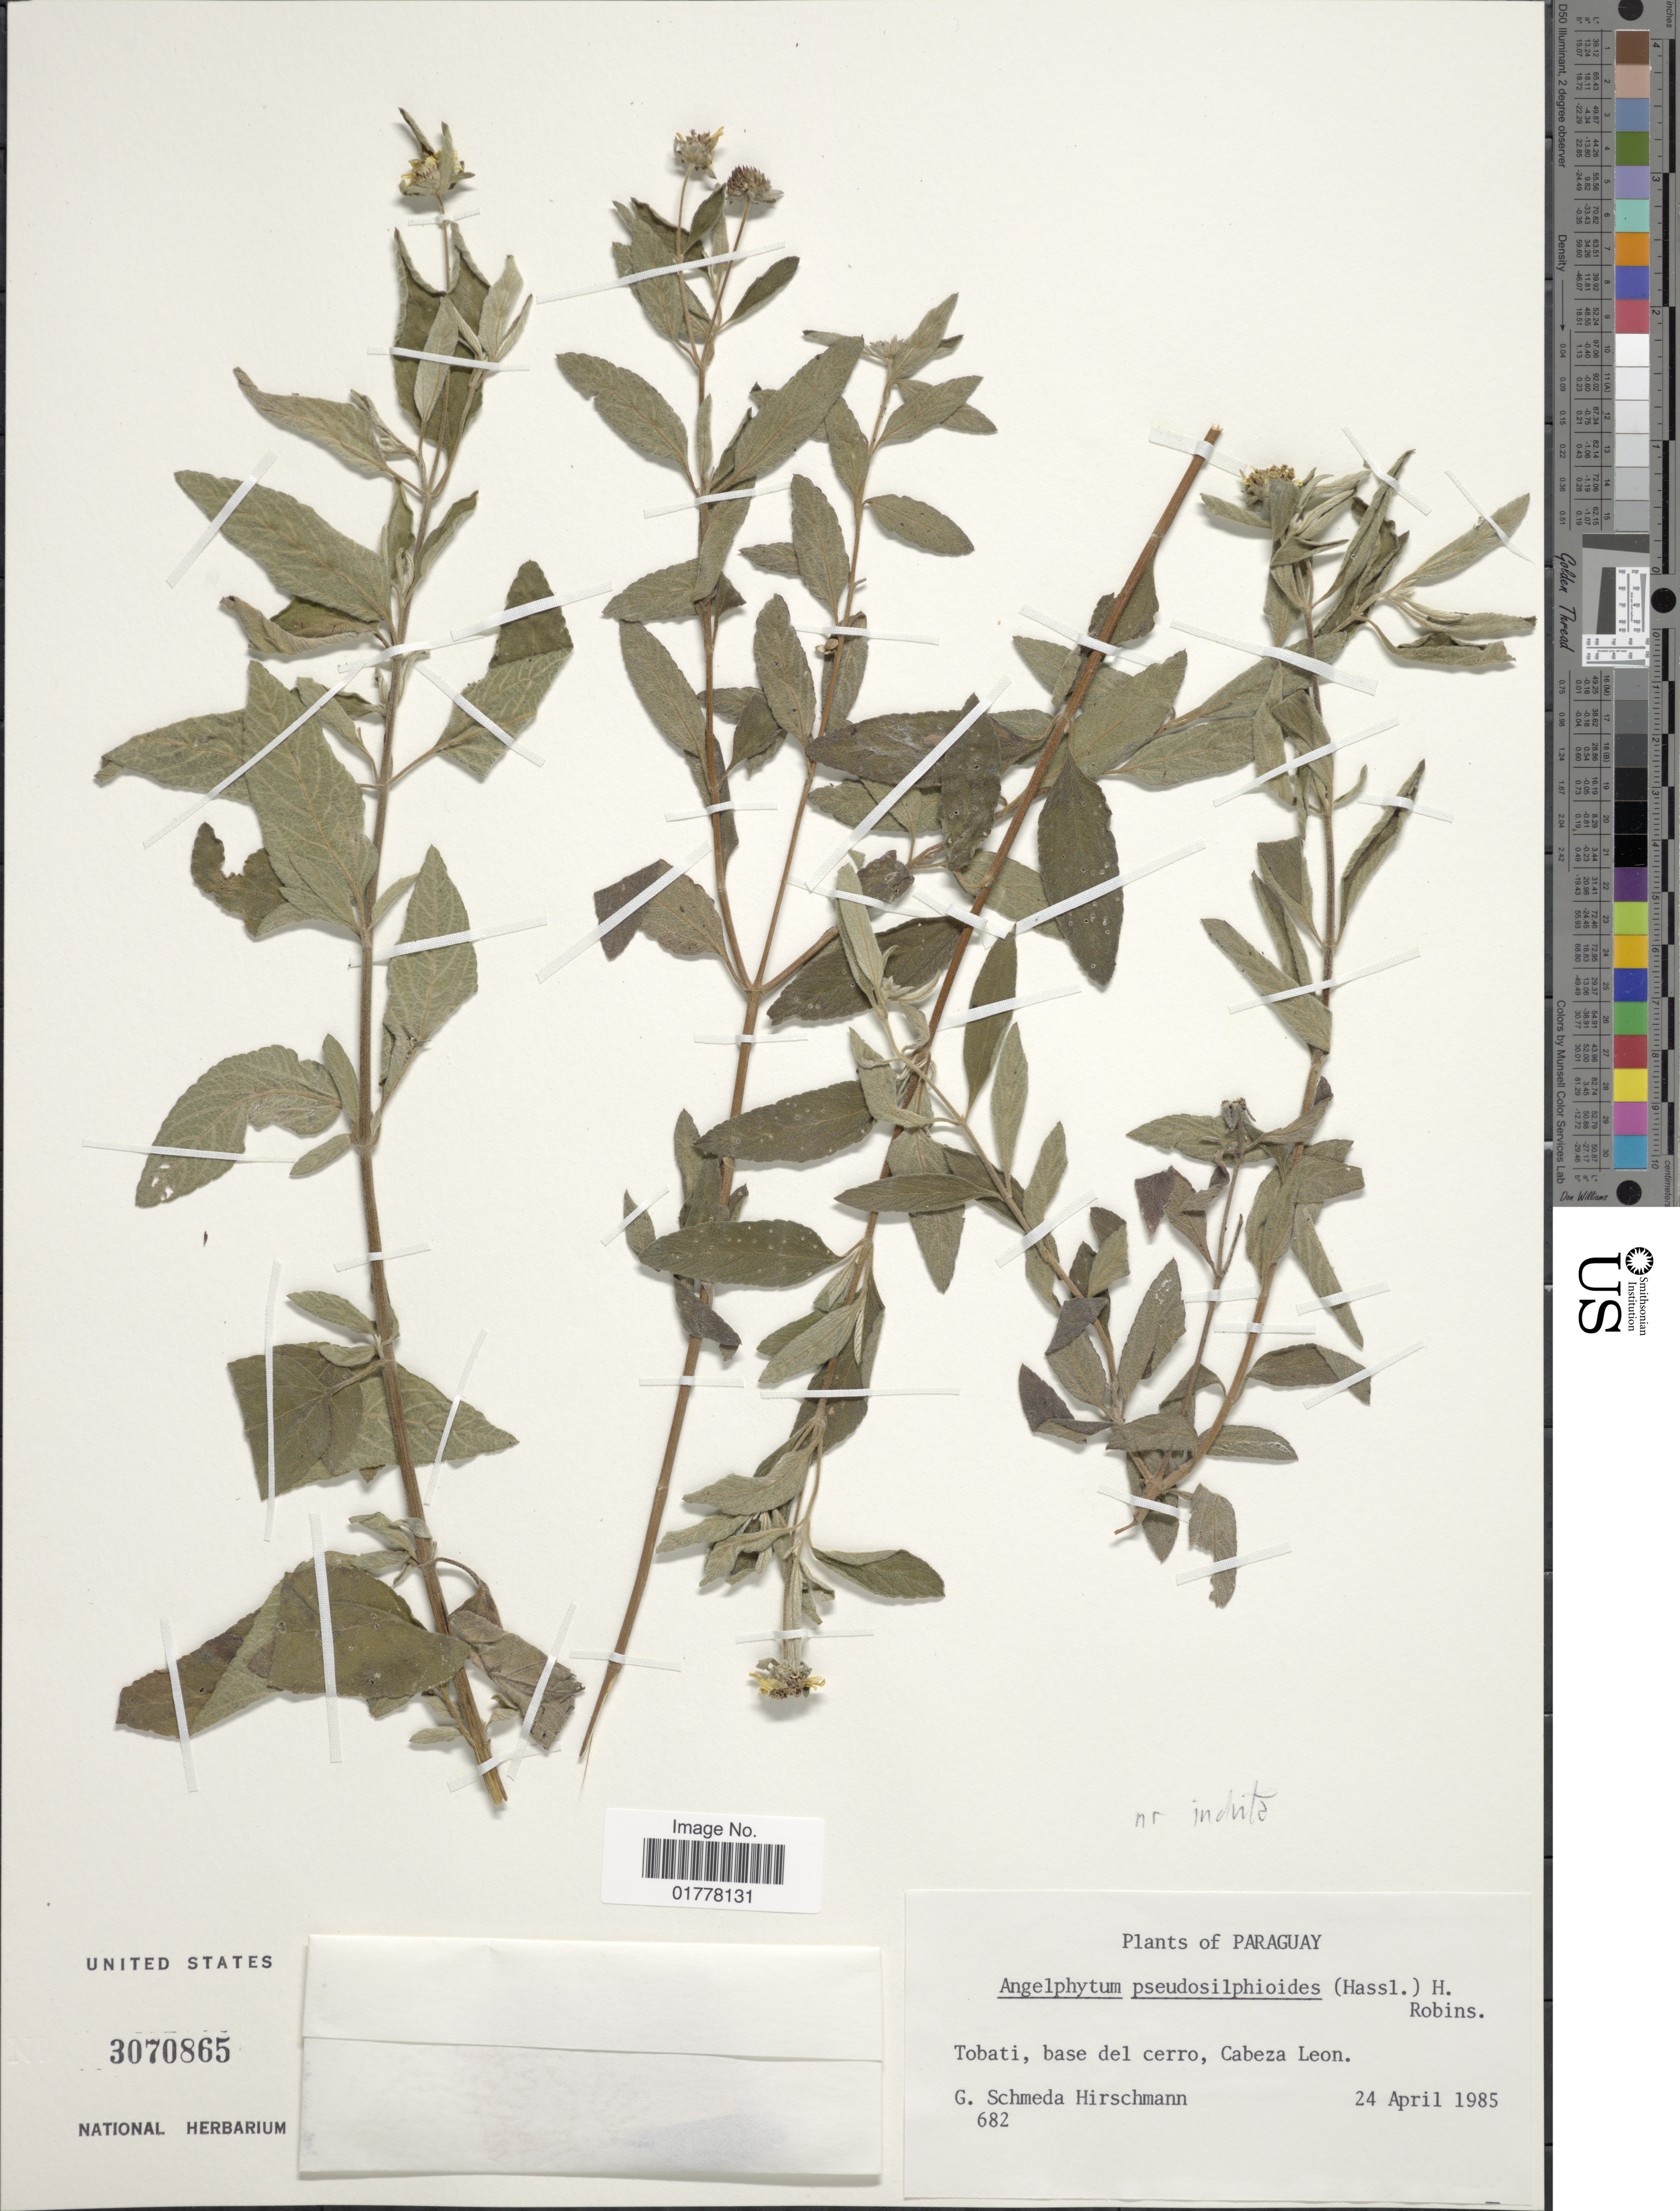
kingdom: Plantae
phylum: Tracheophyta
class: Magnoliopsida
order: Asterales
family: Asteraceae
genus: Angelphytum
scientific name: Angelphytum indutum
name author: (Chodat) H. Rob.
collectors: G. Hirschmann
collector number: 682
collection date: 1985-04-24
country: Paraguay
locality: Tobati, base del cerro, Cabeza Leon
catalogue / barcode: US 3070865